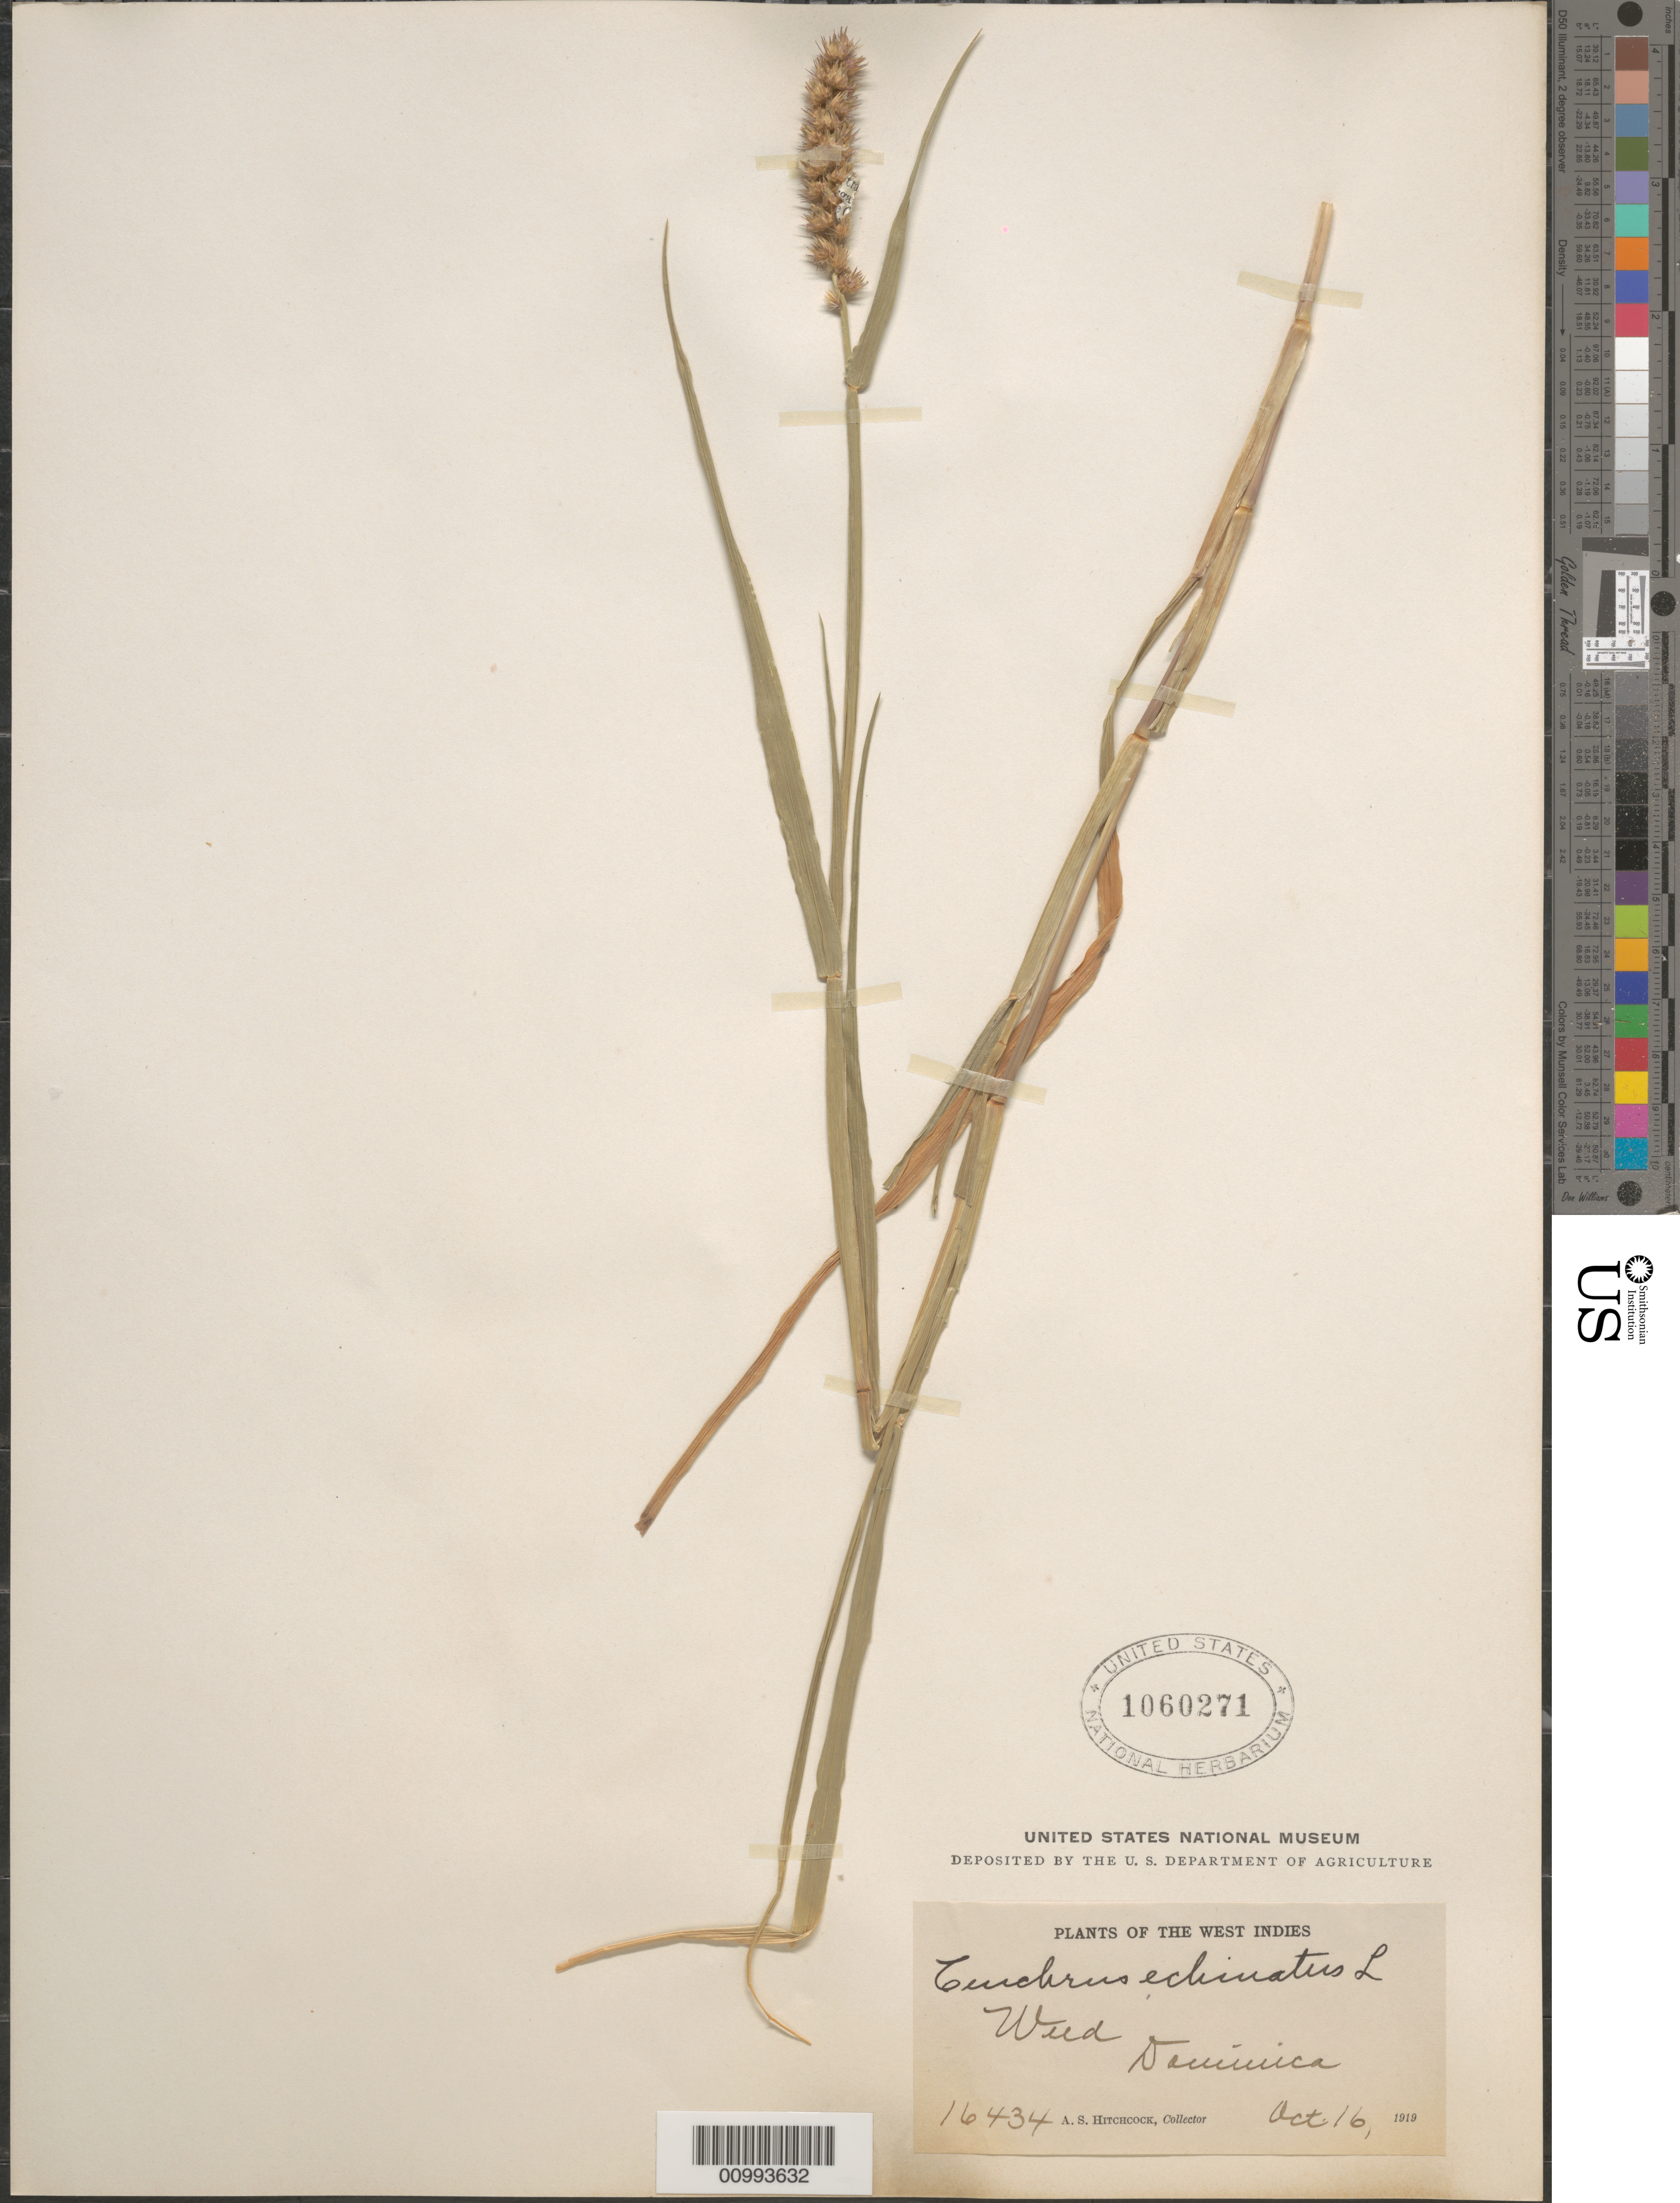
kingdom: Plantae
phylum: Tracheophyta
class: Liliopsida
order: Poales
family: Poaceae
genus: Cenchrus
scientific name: Cenchrus echinatus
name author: L.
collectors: A. S. Hitchcock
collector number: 16434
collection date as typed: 16 Oct 1919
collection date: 1919-10-16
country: Dominica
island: Dominica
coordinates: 0 N, 0 E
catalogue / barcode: US 1060271